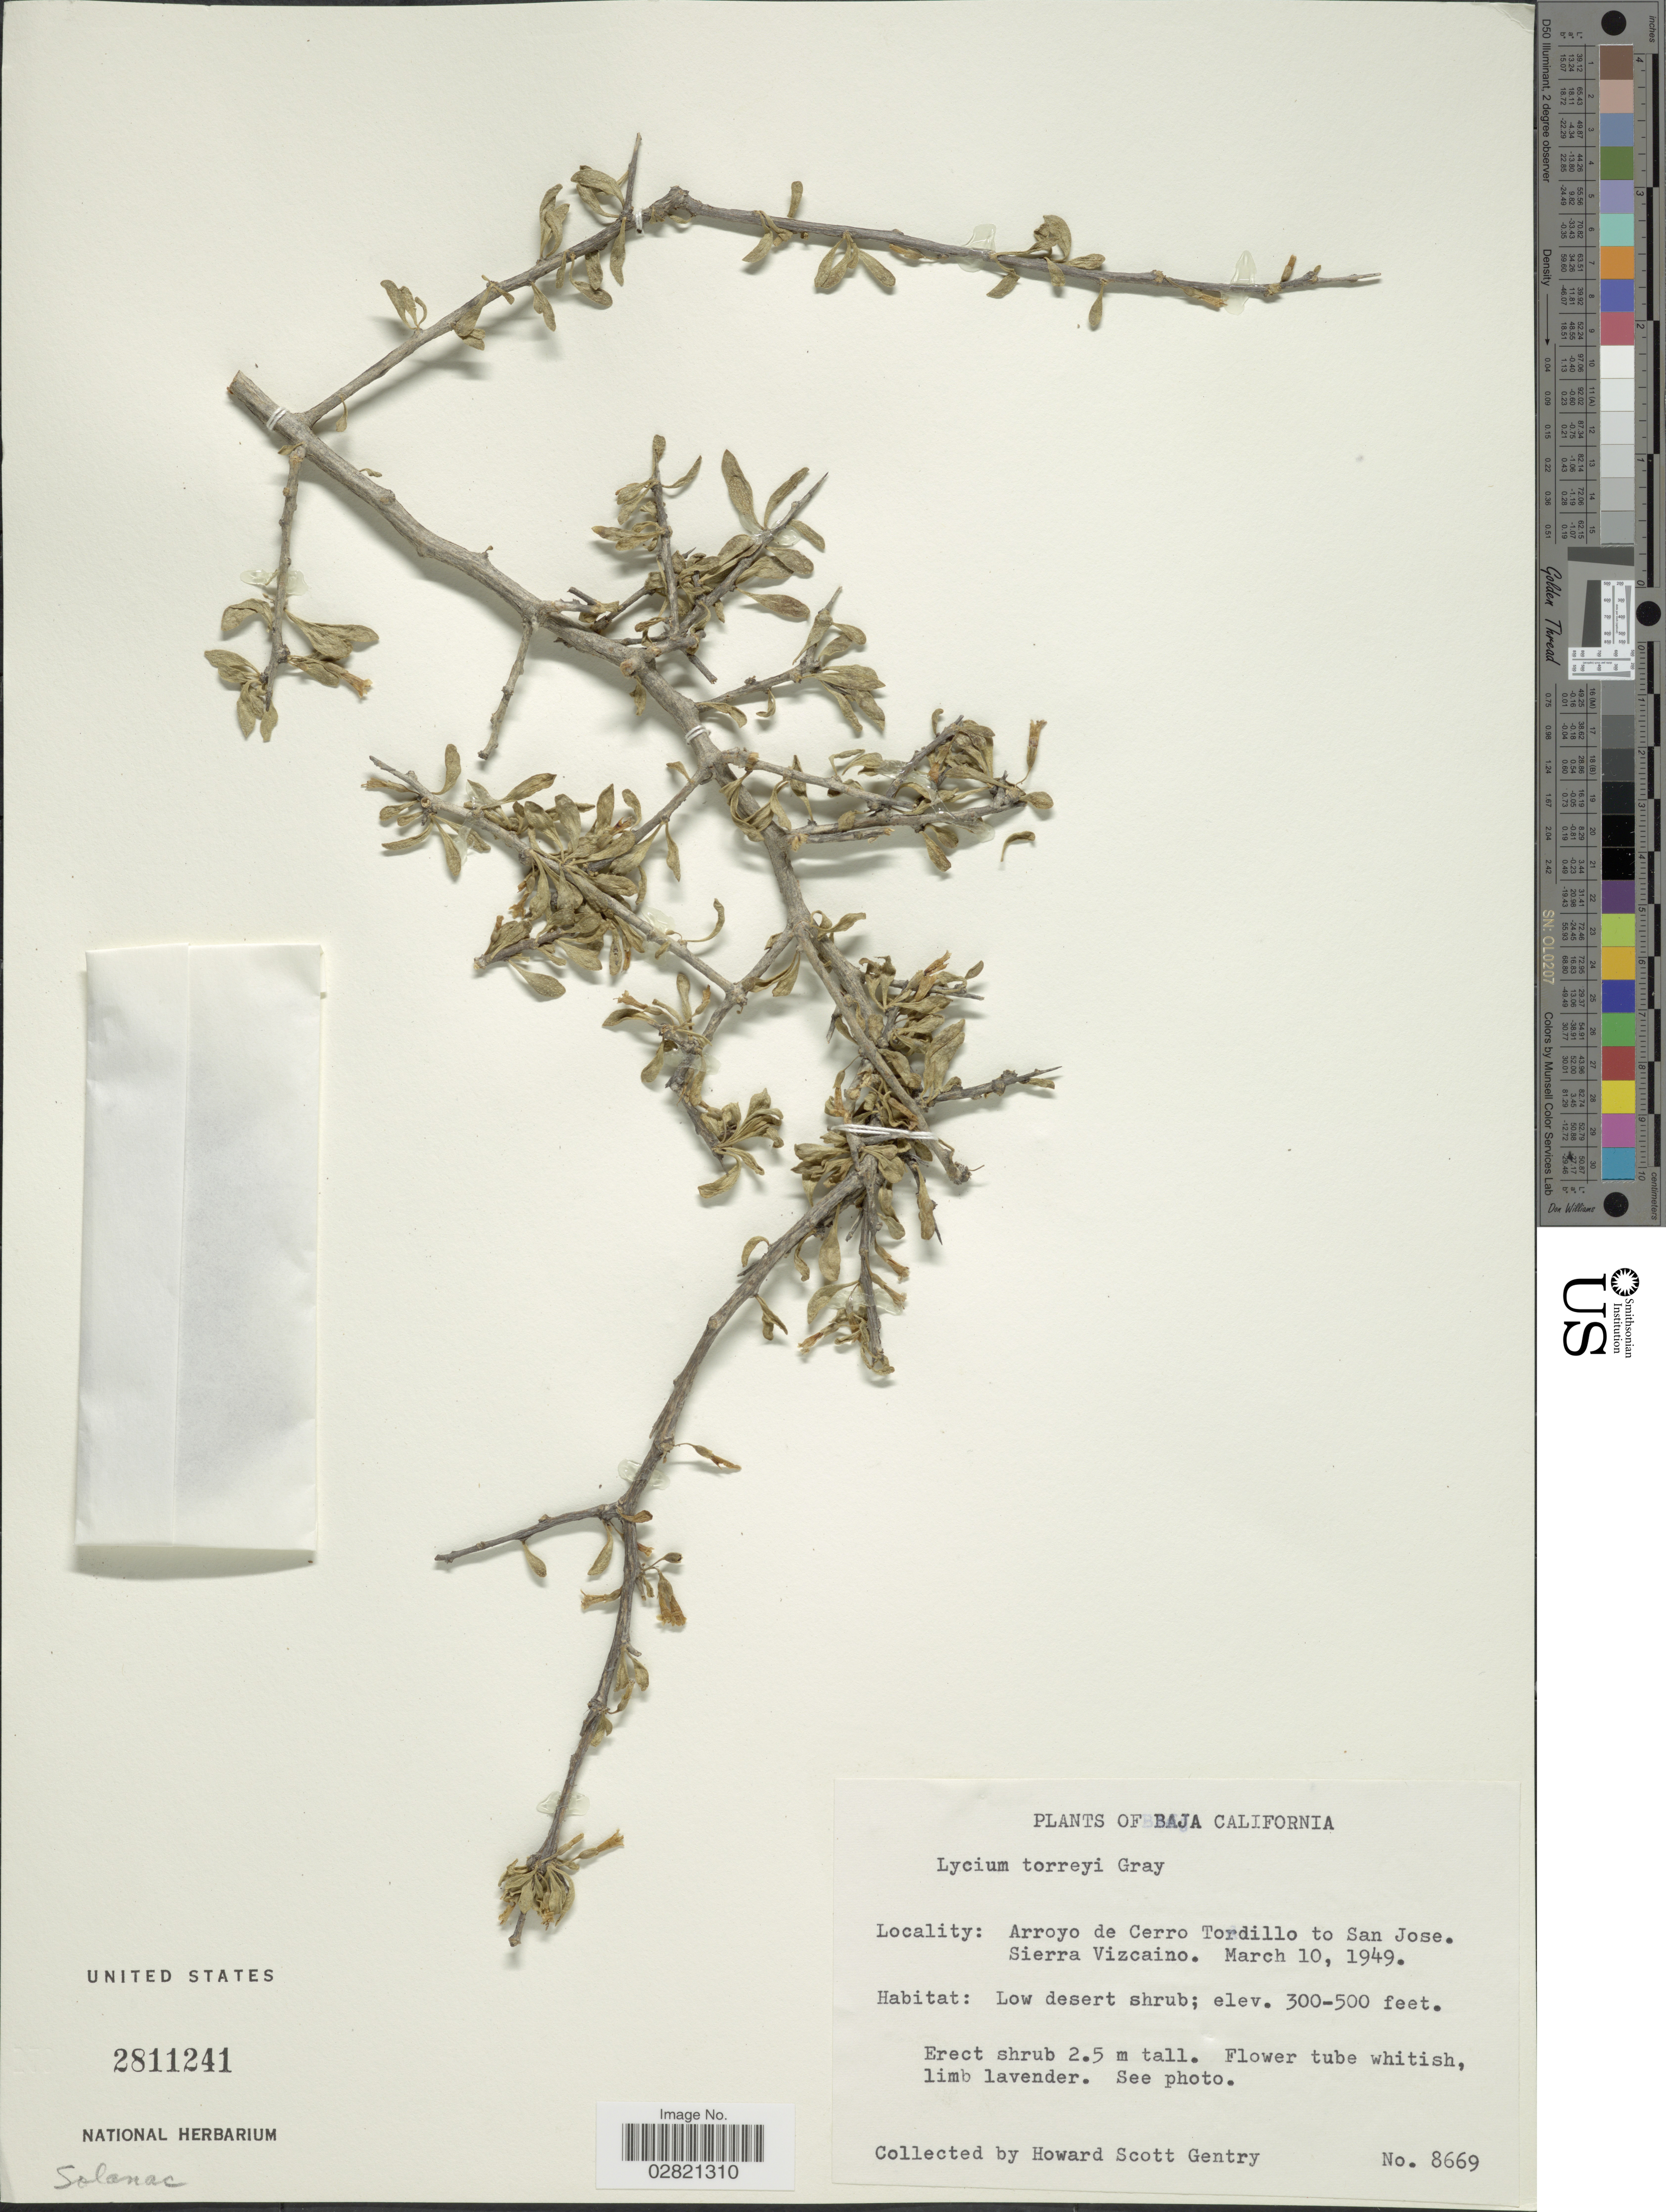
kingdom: Plantae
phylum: Tracheophyta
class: Magnoliopsida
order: Solanales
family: Solanaceae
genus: Lycium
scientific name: Lycium torreyi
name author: A. Gray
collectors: H. S. Gentry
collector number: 8669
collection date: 1949-03-10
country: Mexico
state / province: Baja California Sur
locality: Arroyo de Cerro Tordillo to San Jose, Sierra Vizcaino.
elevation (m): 91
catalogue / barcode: US 2811241